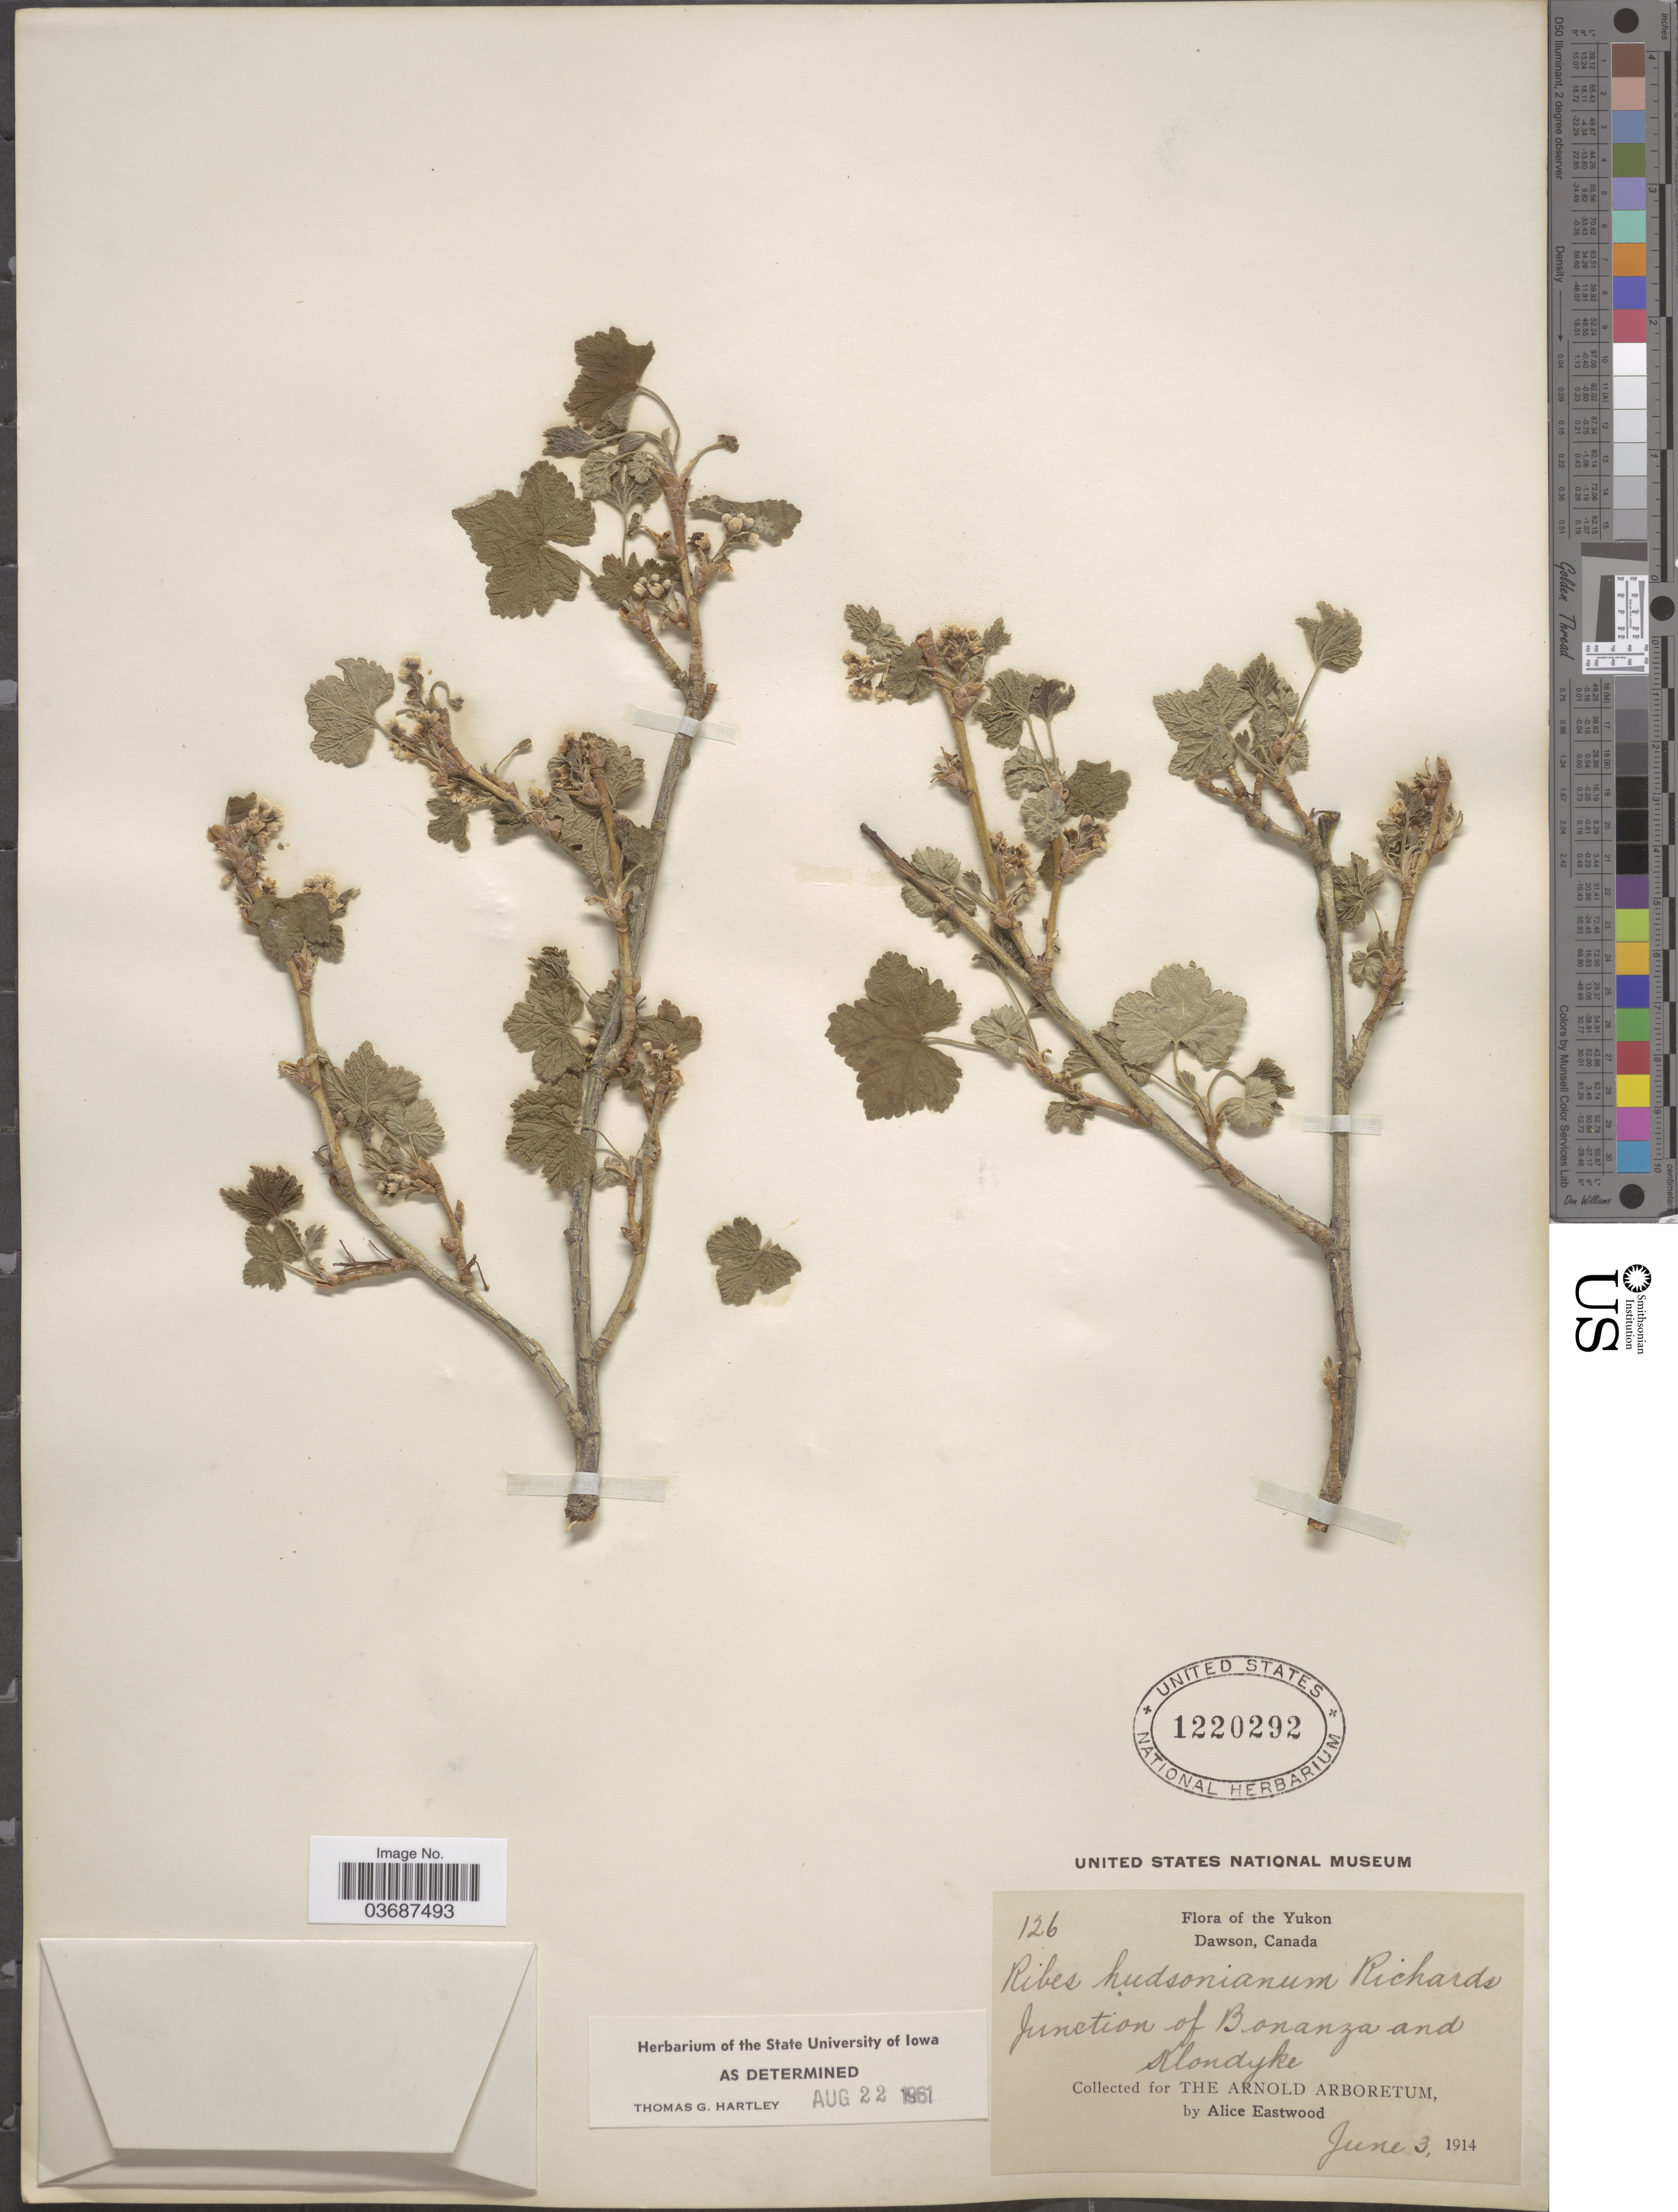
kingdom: Plantae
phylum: Tracheophyta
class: Magnoliopsida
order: Saxifragales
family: Grossulariaceae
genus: Ribes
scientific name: Ribes hudsonianum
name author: Richardson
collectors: A. Eastwood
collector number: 126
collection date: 1914-06-03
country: Canada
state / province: Yukon Territory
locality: The Yukon. Dawson. Junction of Bonanza and Klondyke.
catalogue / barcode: US 1220292